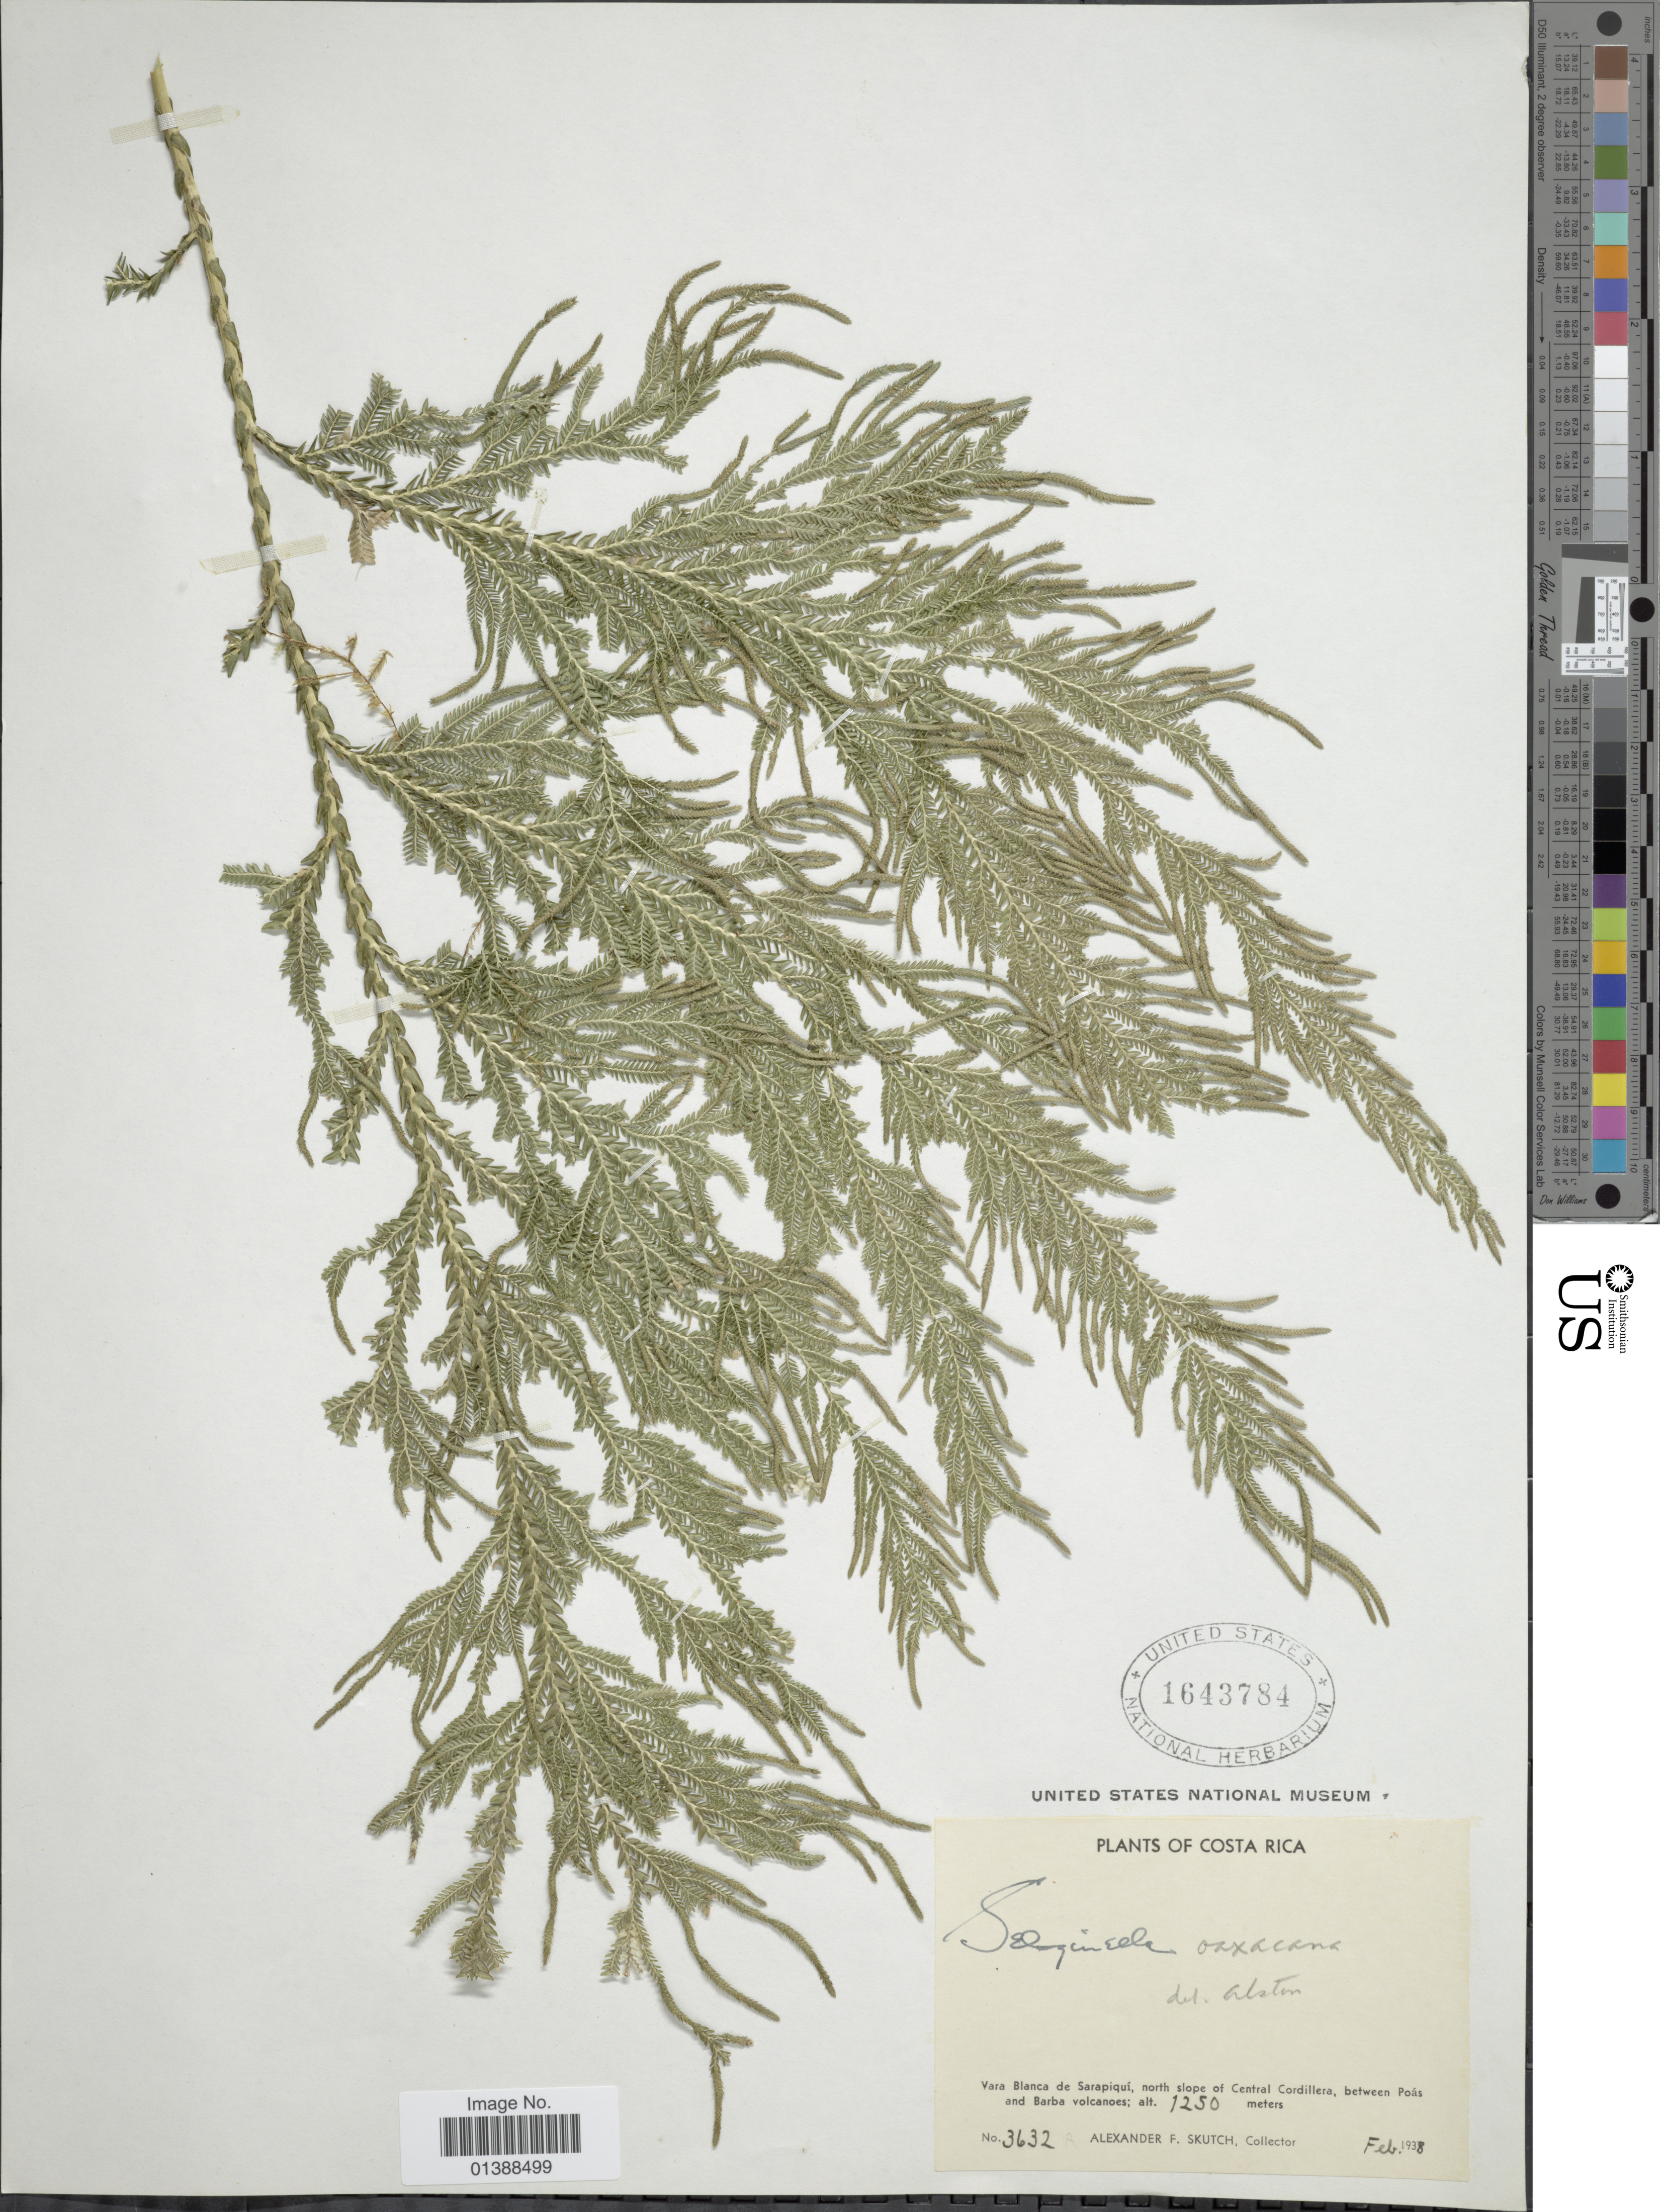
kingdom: Plantae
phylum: Tracheophyta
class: Lycopodiopsida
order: Selaginellales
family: Selaginellaceae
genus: Selaginella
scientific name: Selaginella oaxacana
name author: Spring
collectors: A. F. Skutch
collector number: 3632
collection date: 1938-02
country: Costa Rica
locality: Vara Blanca de Sarapiquí, North slope of Central Cordillera, between Poás and Barba volcanoes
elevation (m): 1250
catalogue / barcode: US 1643784